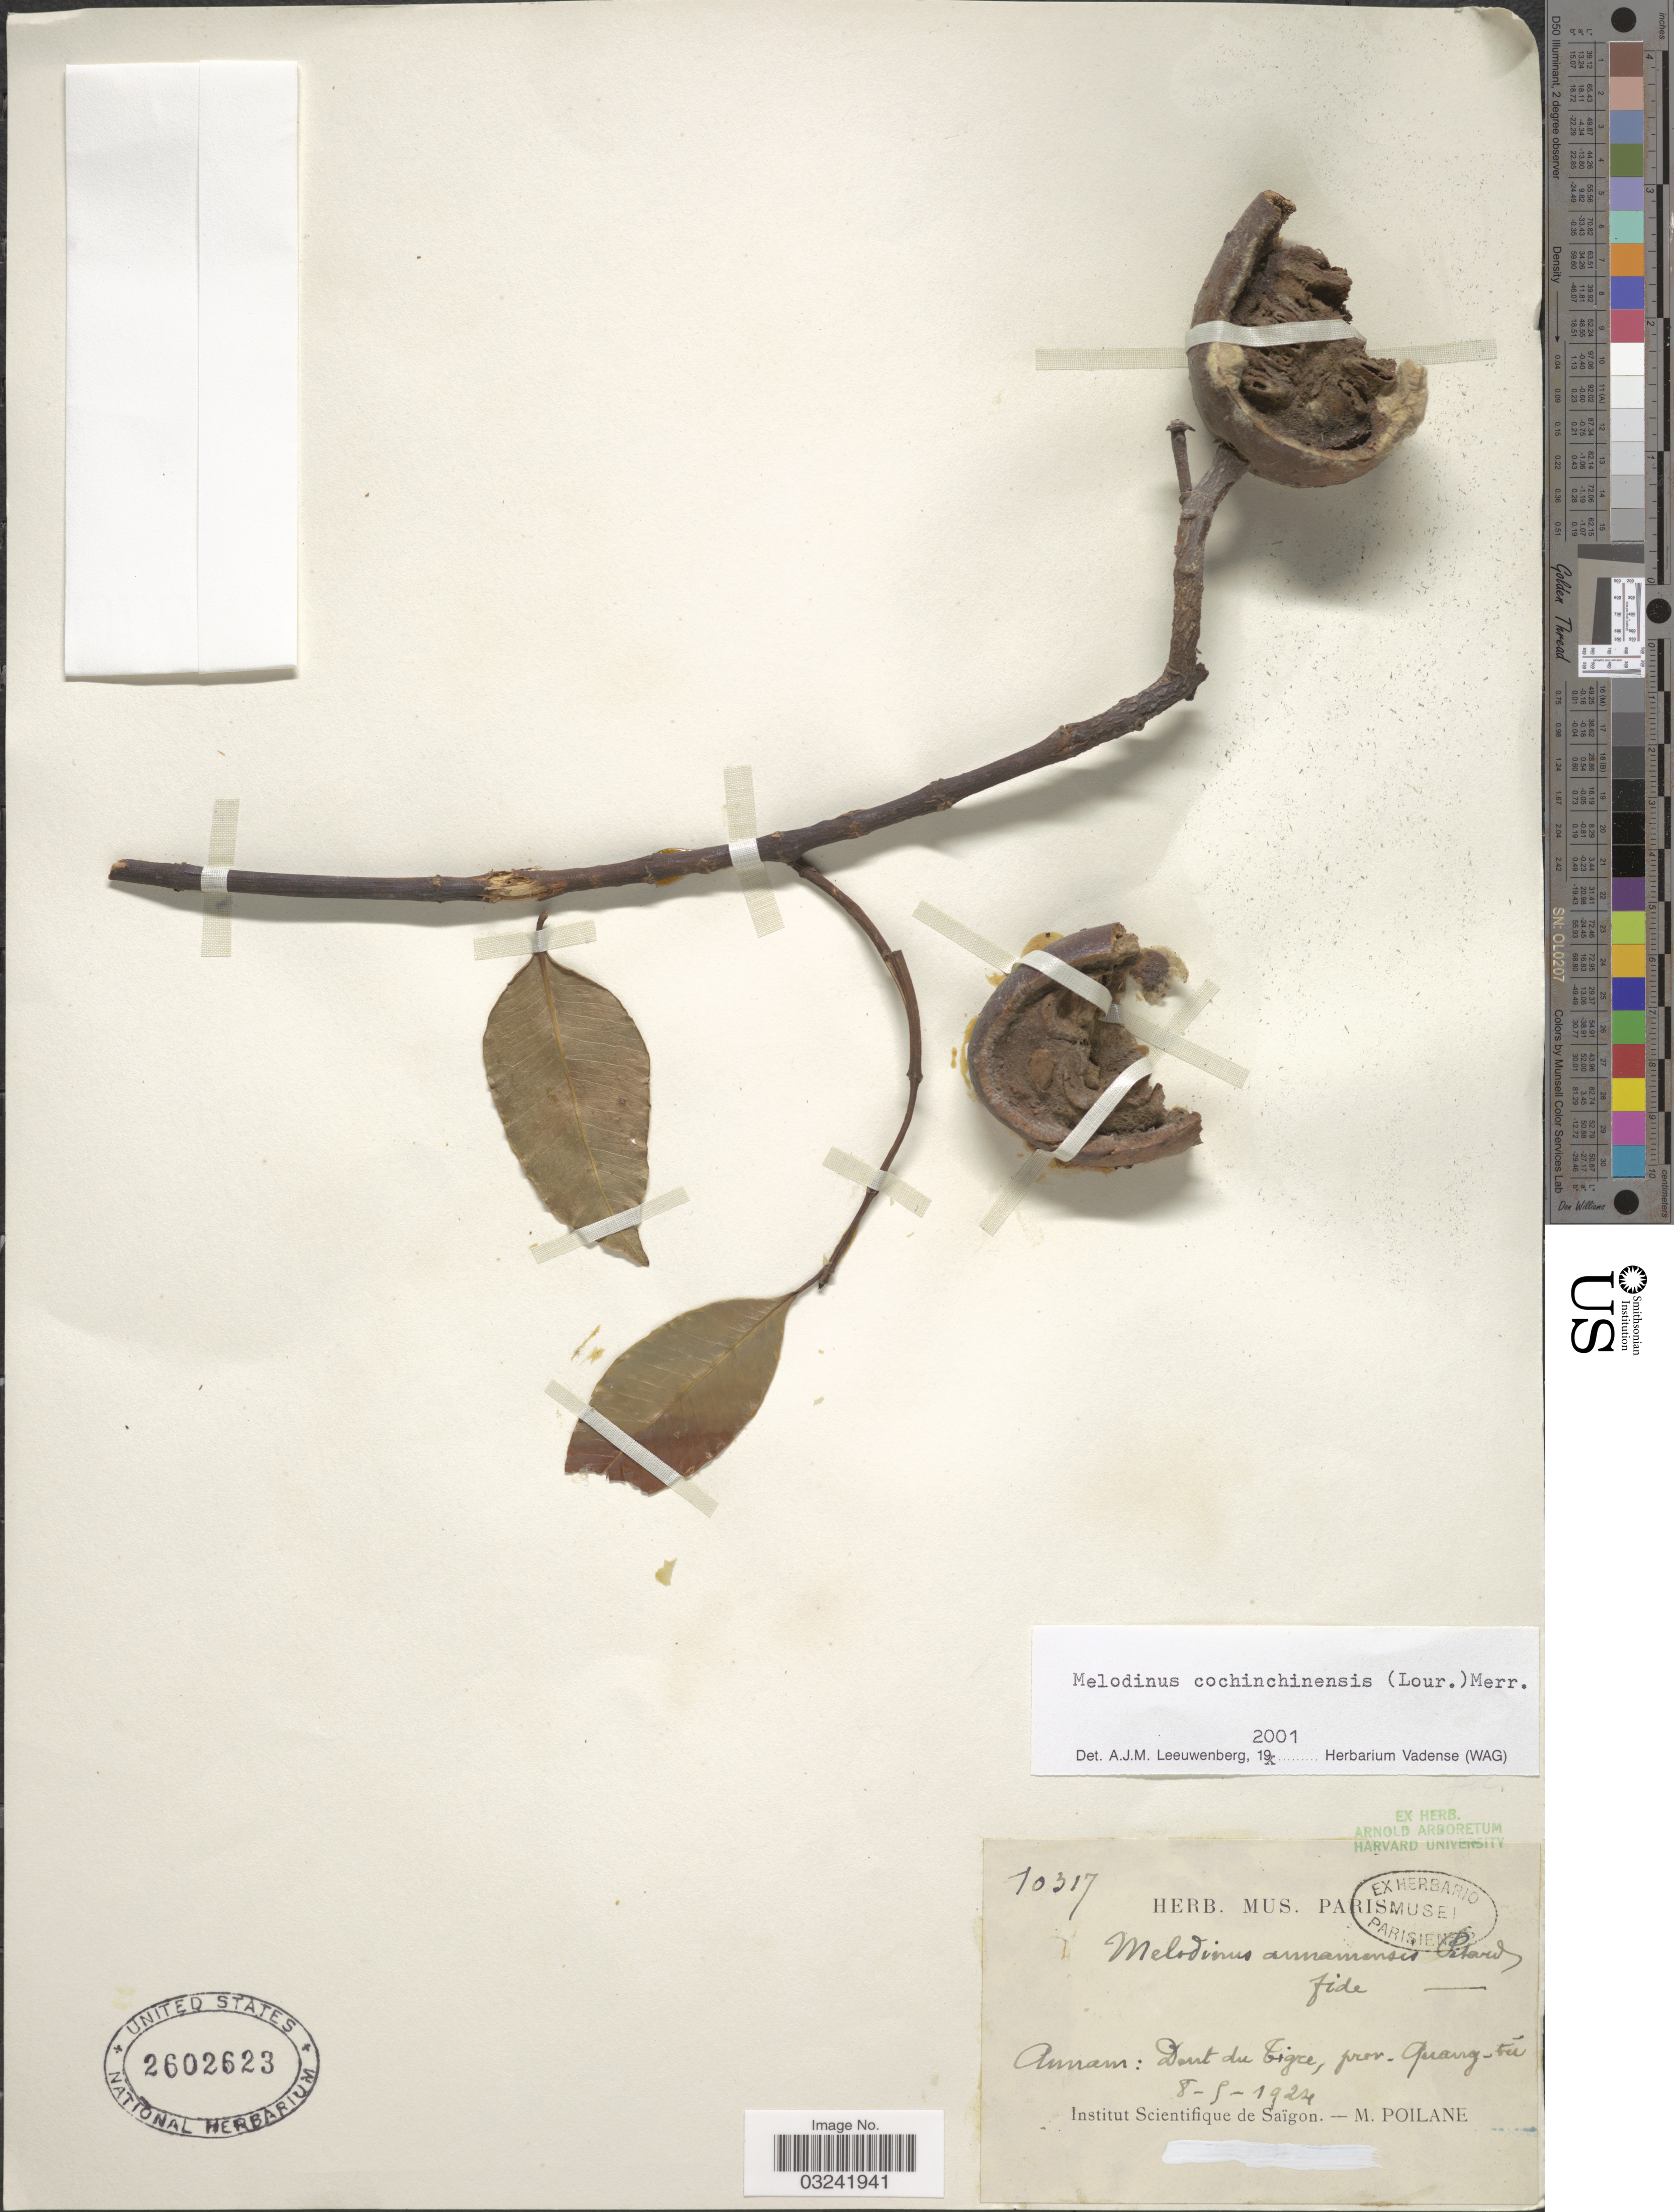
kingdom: Plantae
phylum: Tracheophyta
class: Magnoliopsida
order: Gentianales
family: Apocynaceae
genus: Melodinus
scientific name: Melodinus cochinchinensis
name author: (Lour.) Merr.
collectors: M. Poilane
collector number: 10317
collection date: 1924-05-08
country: Vietnam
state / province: Quang Tri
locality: Annam: Doist [interpreted] du Tigre.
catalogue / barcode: US 2602623